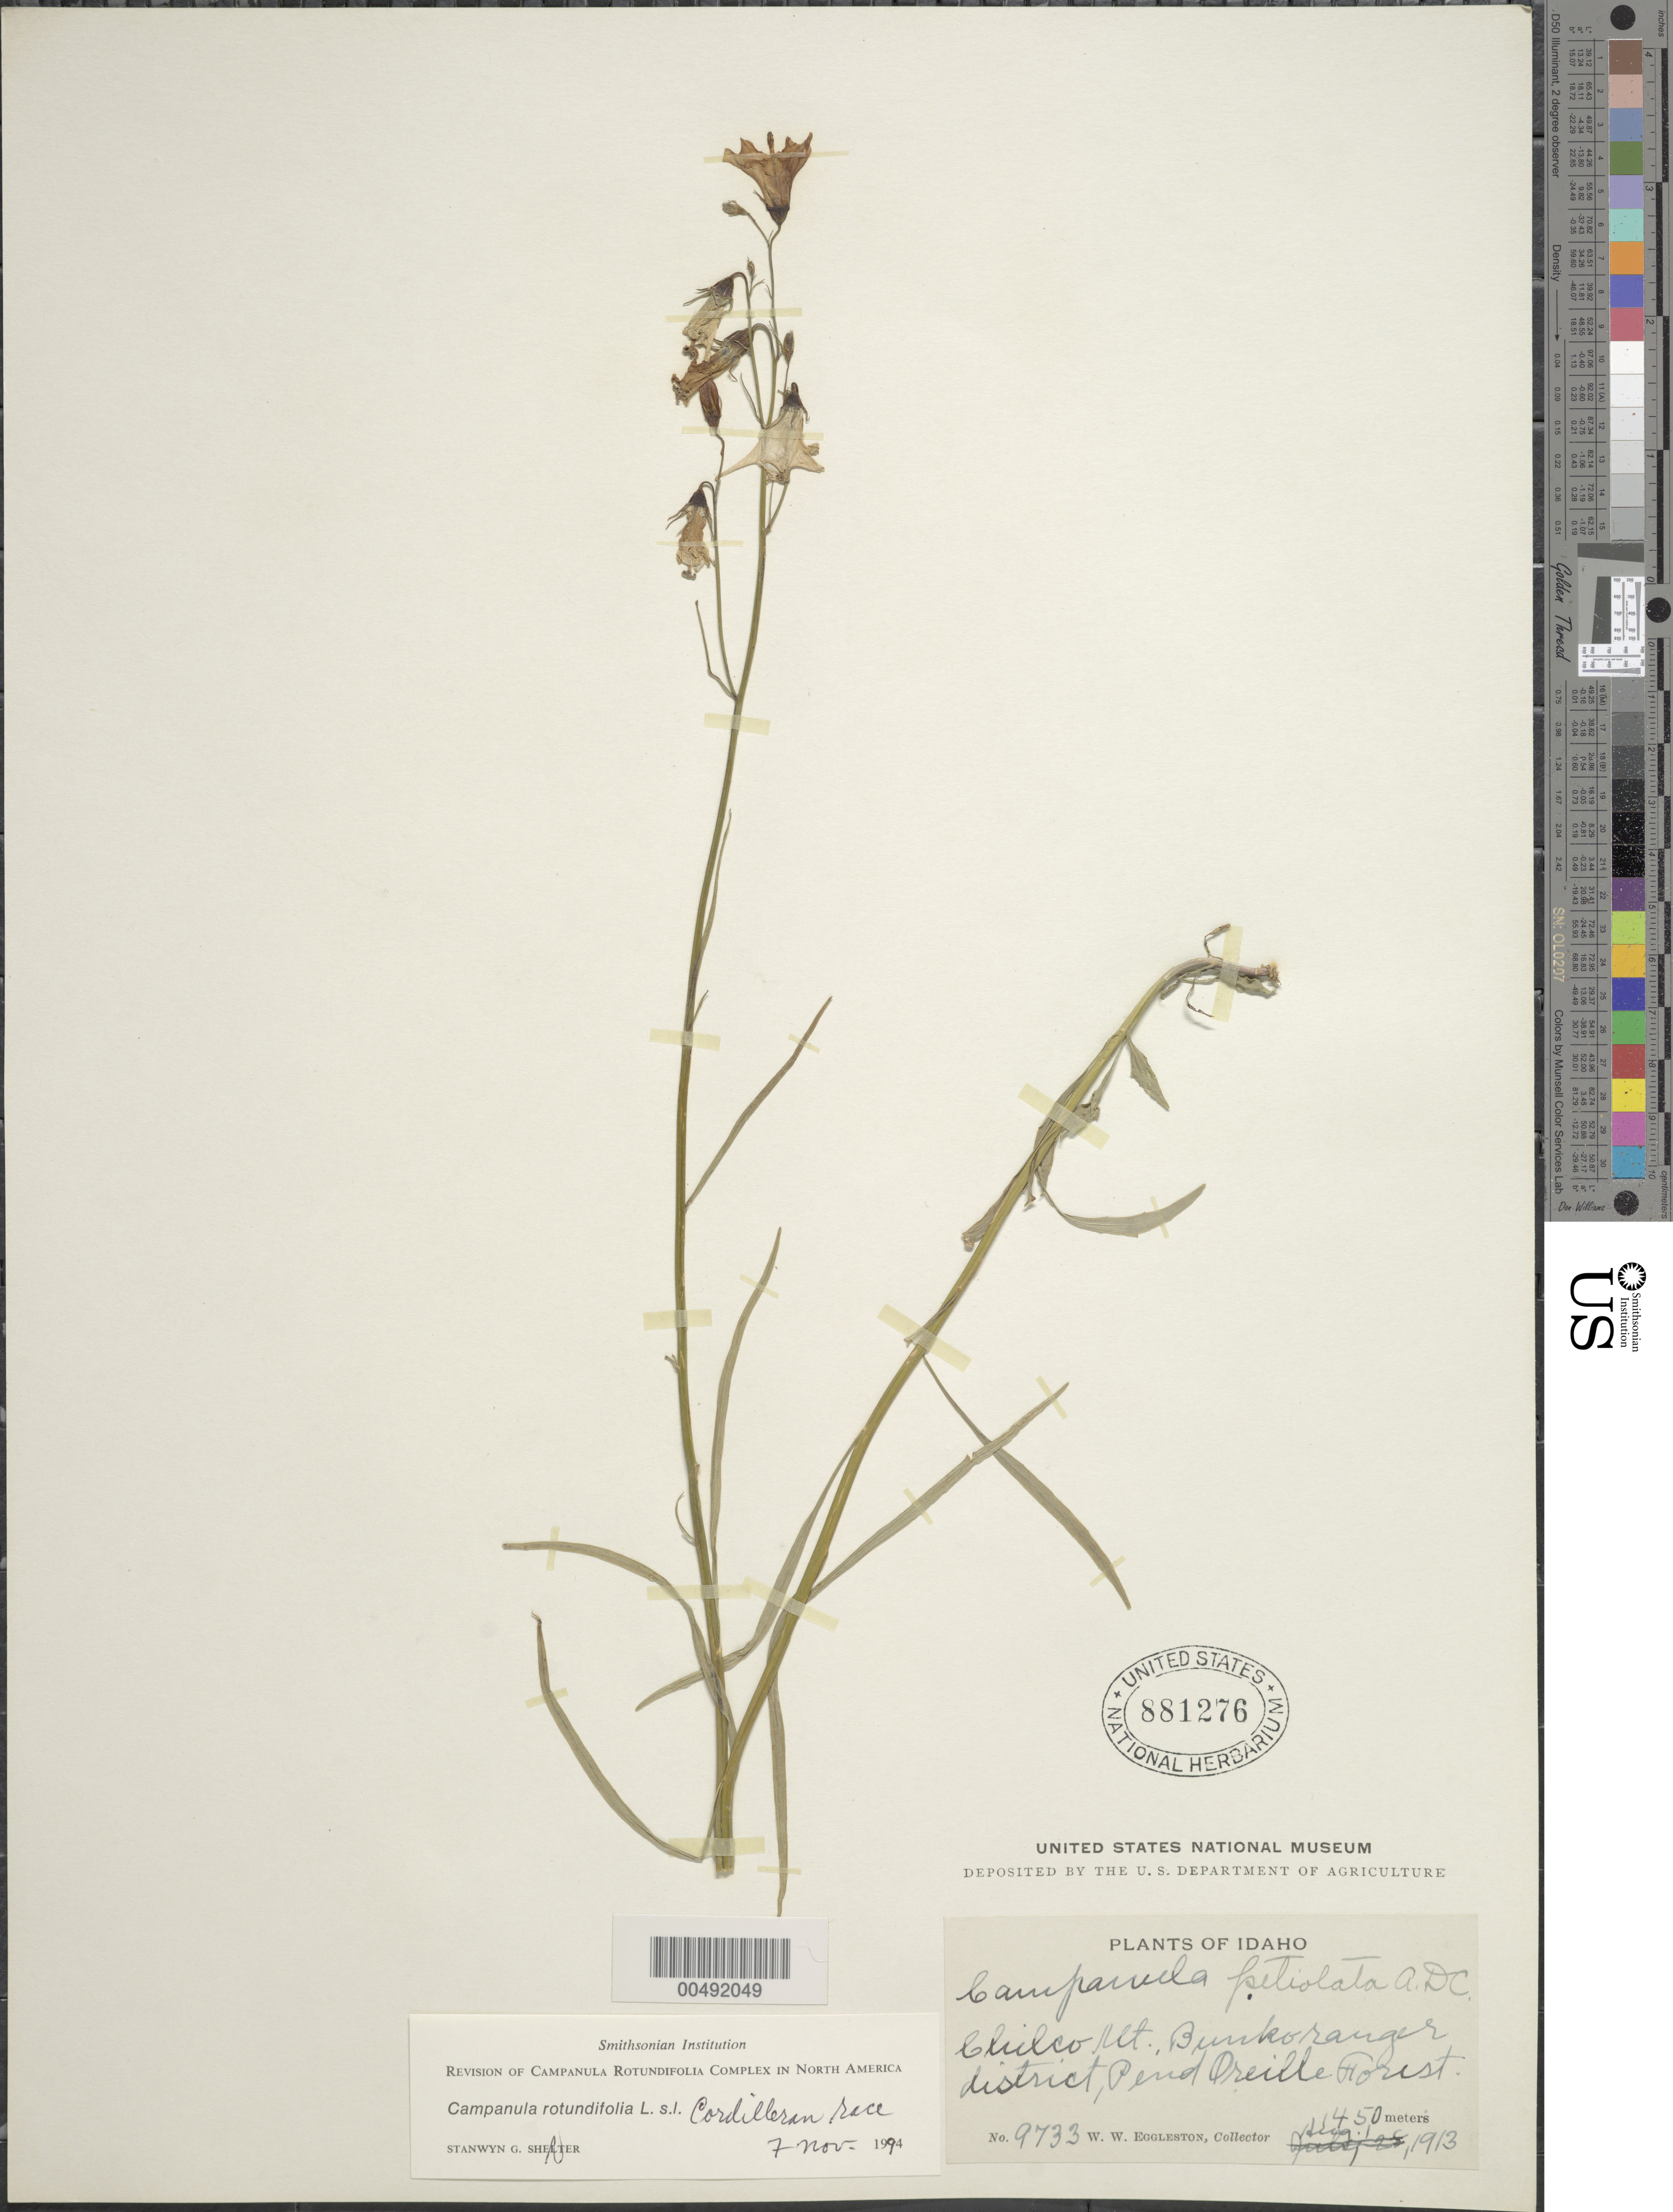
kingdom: Plantae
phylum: Tracheophyta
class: Magnoliopsida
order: Asterales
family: Campanulaceae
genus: Campanula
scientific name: Campanula rotundifolia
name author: L.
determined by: Shetler, Stanwyn G., (US), NMNH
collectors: W. W. Eggleston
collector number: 9733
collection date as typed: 01 Aug 1913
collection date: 1913-08-01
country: United States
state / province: Idaho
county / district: Bonner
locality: Pend Oreille Forest, Bunko Ranger District, Chilco Mt.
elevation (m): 1450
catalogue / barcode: US 881276